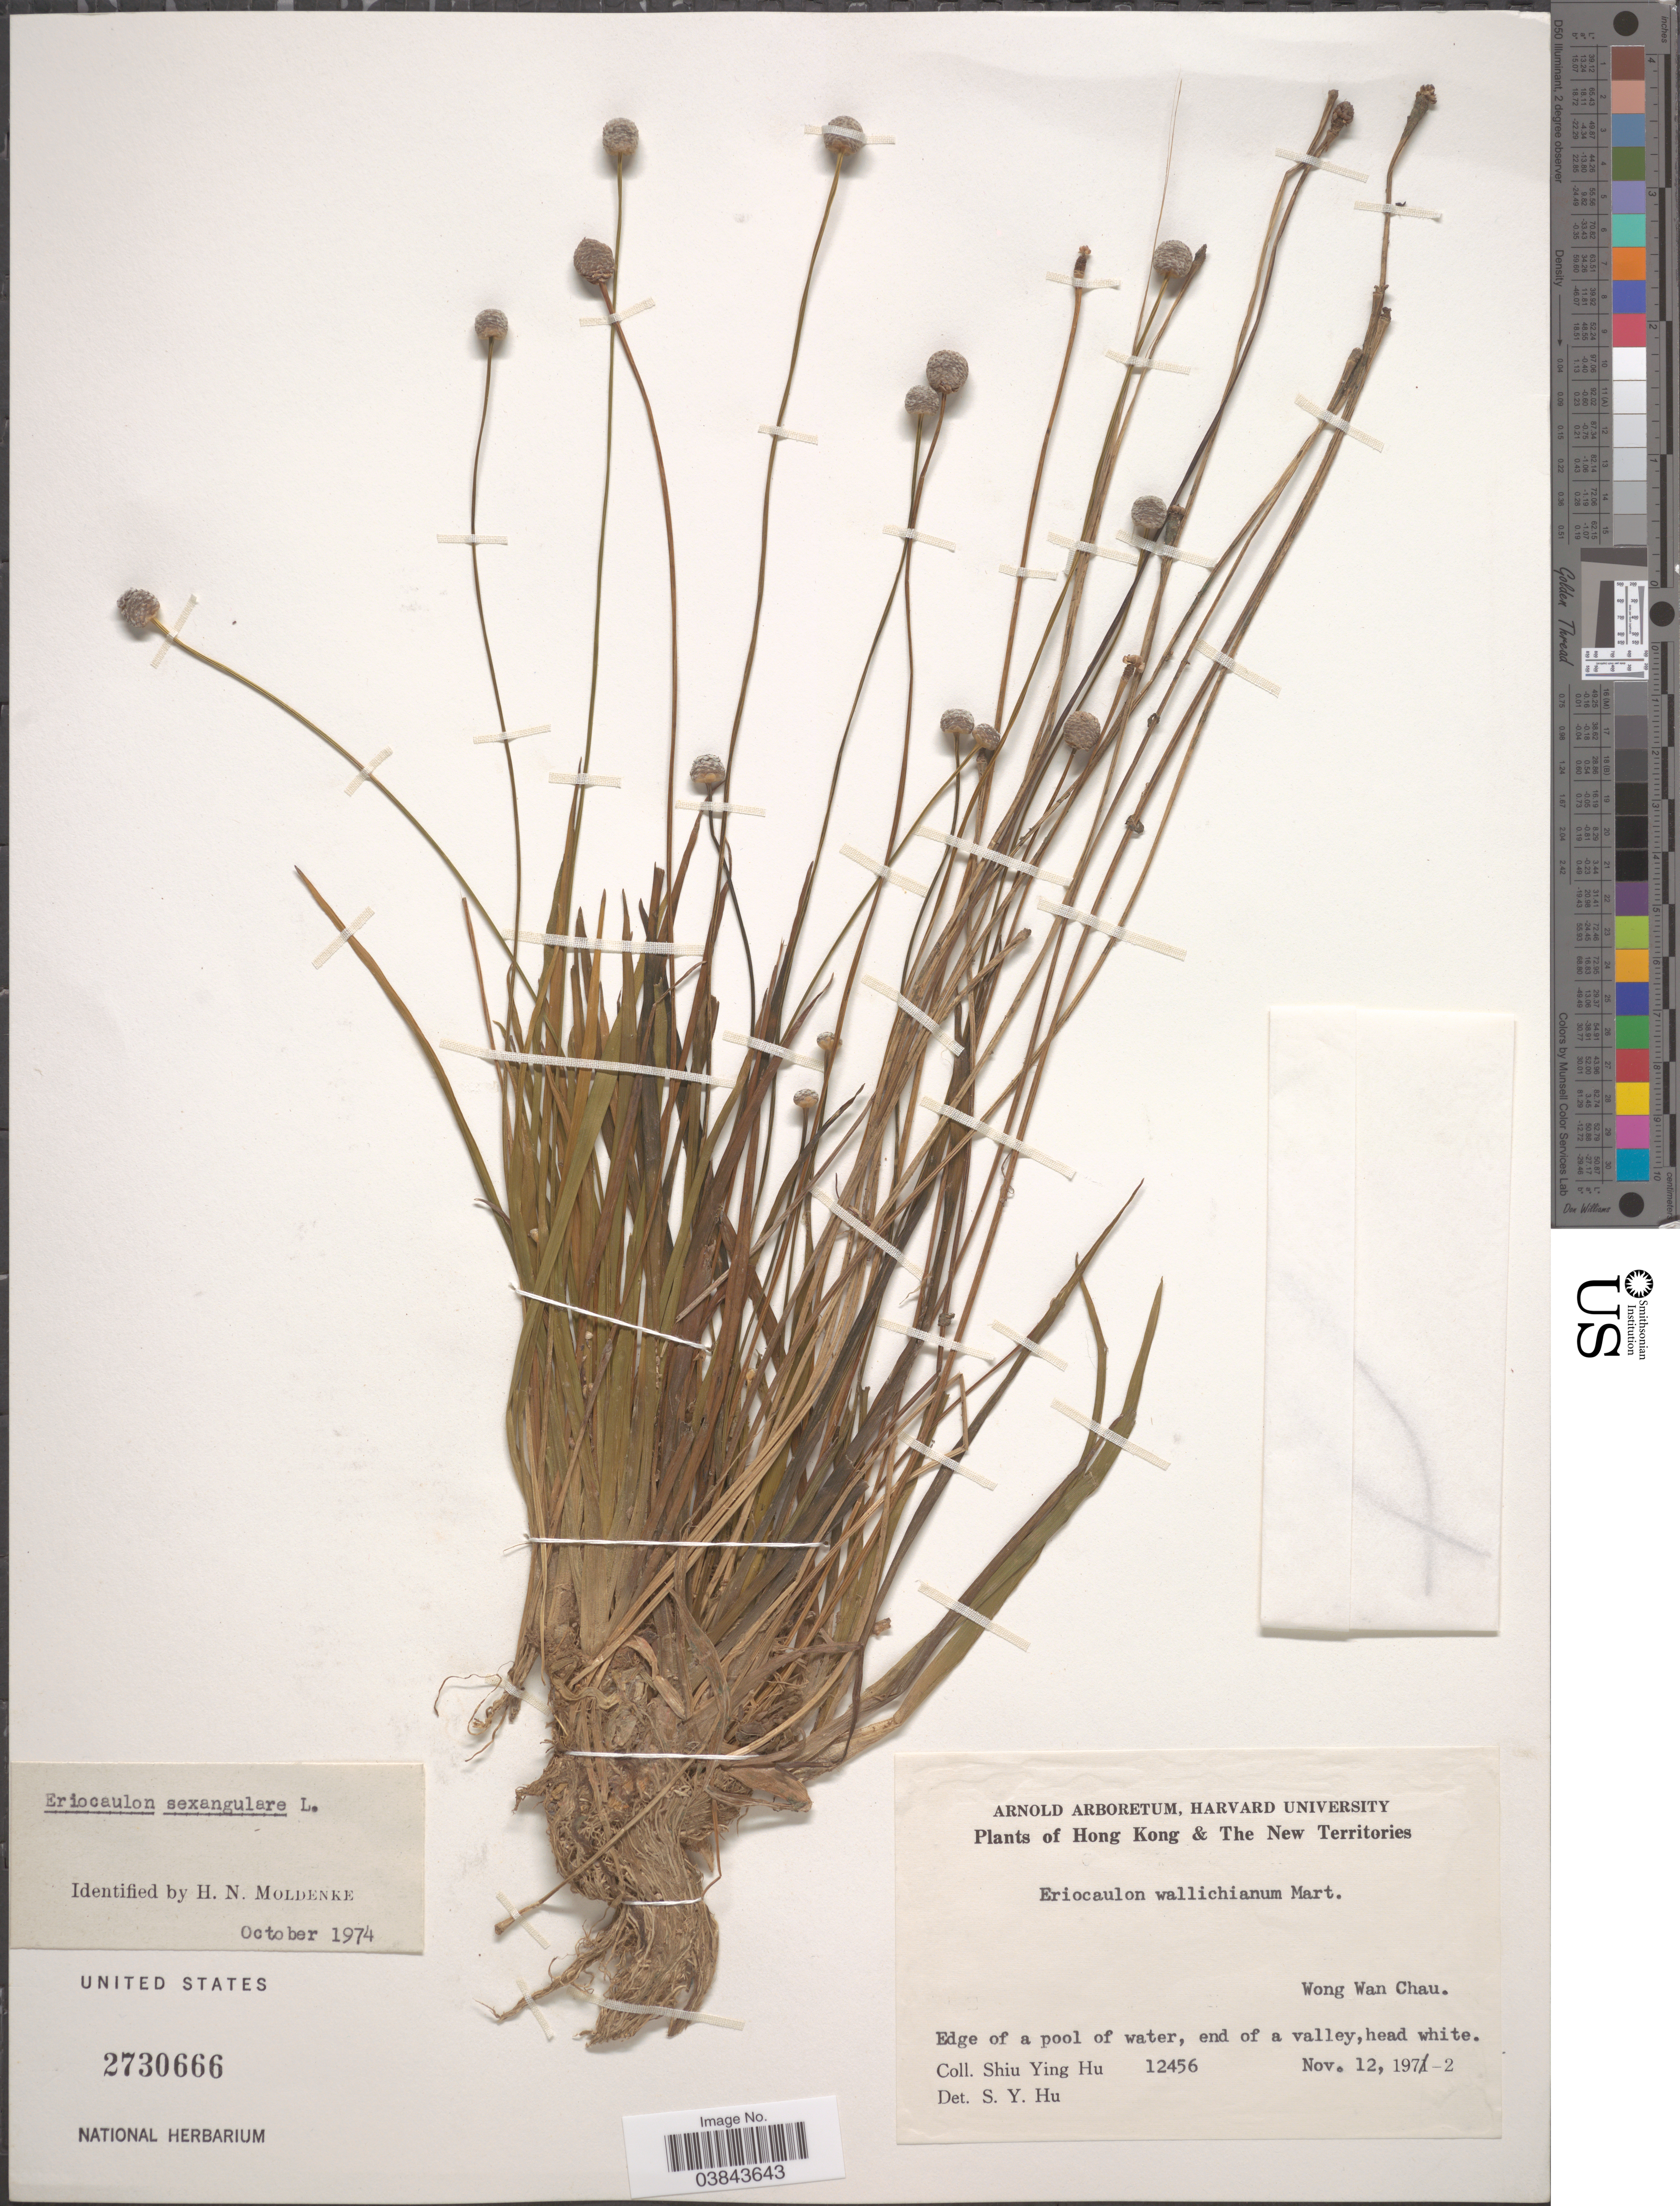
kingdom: Plantae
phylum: Tracheophyta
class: Liliopsida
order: Poales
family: Eriocaulaceae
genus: Eriocaulon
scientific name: Eriocaulon sexangulare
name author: L.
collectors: S. Y. Hu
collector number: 12456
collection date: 1972-11-12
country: China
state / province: Hong Kong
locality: The New Territories. Wong Wan Chau.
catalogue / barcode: US 2730666